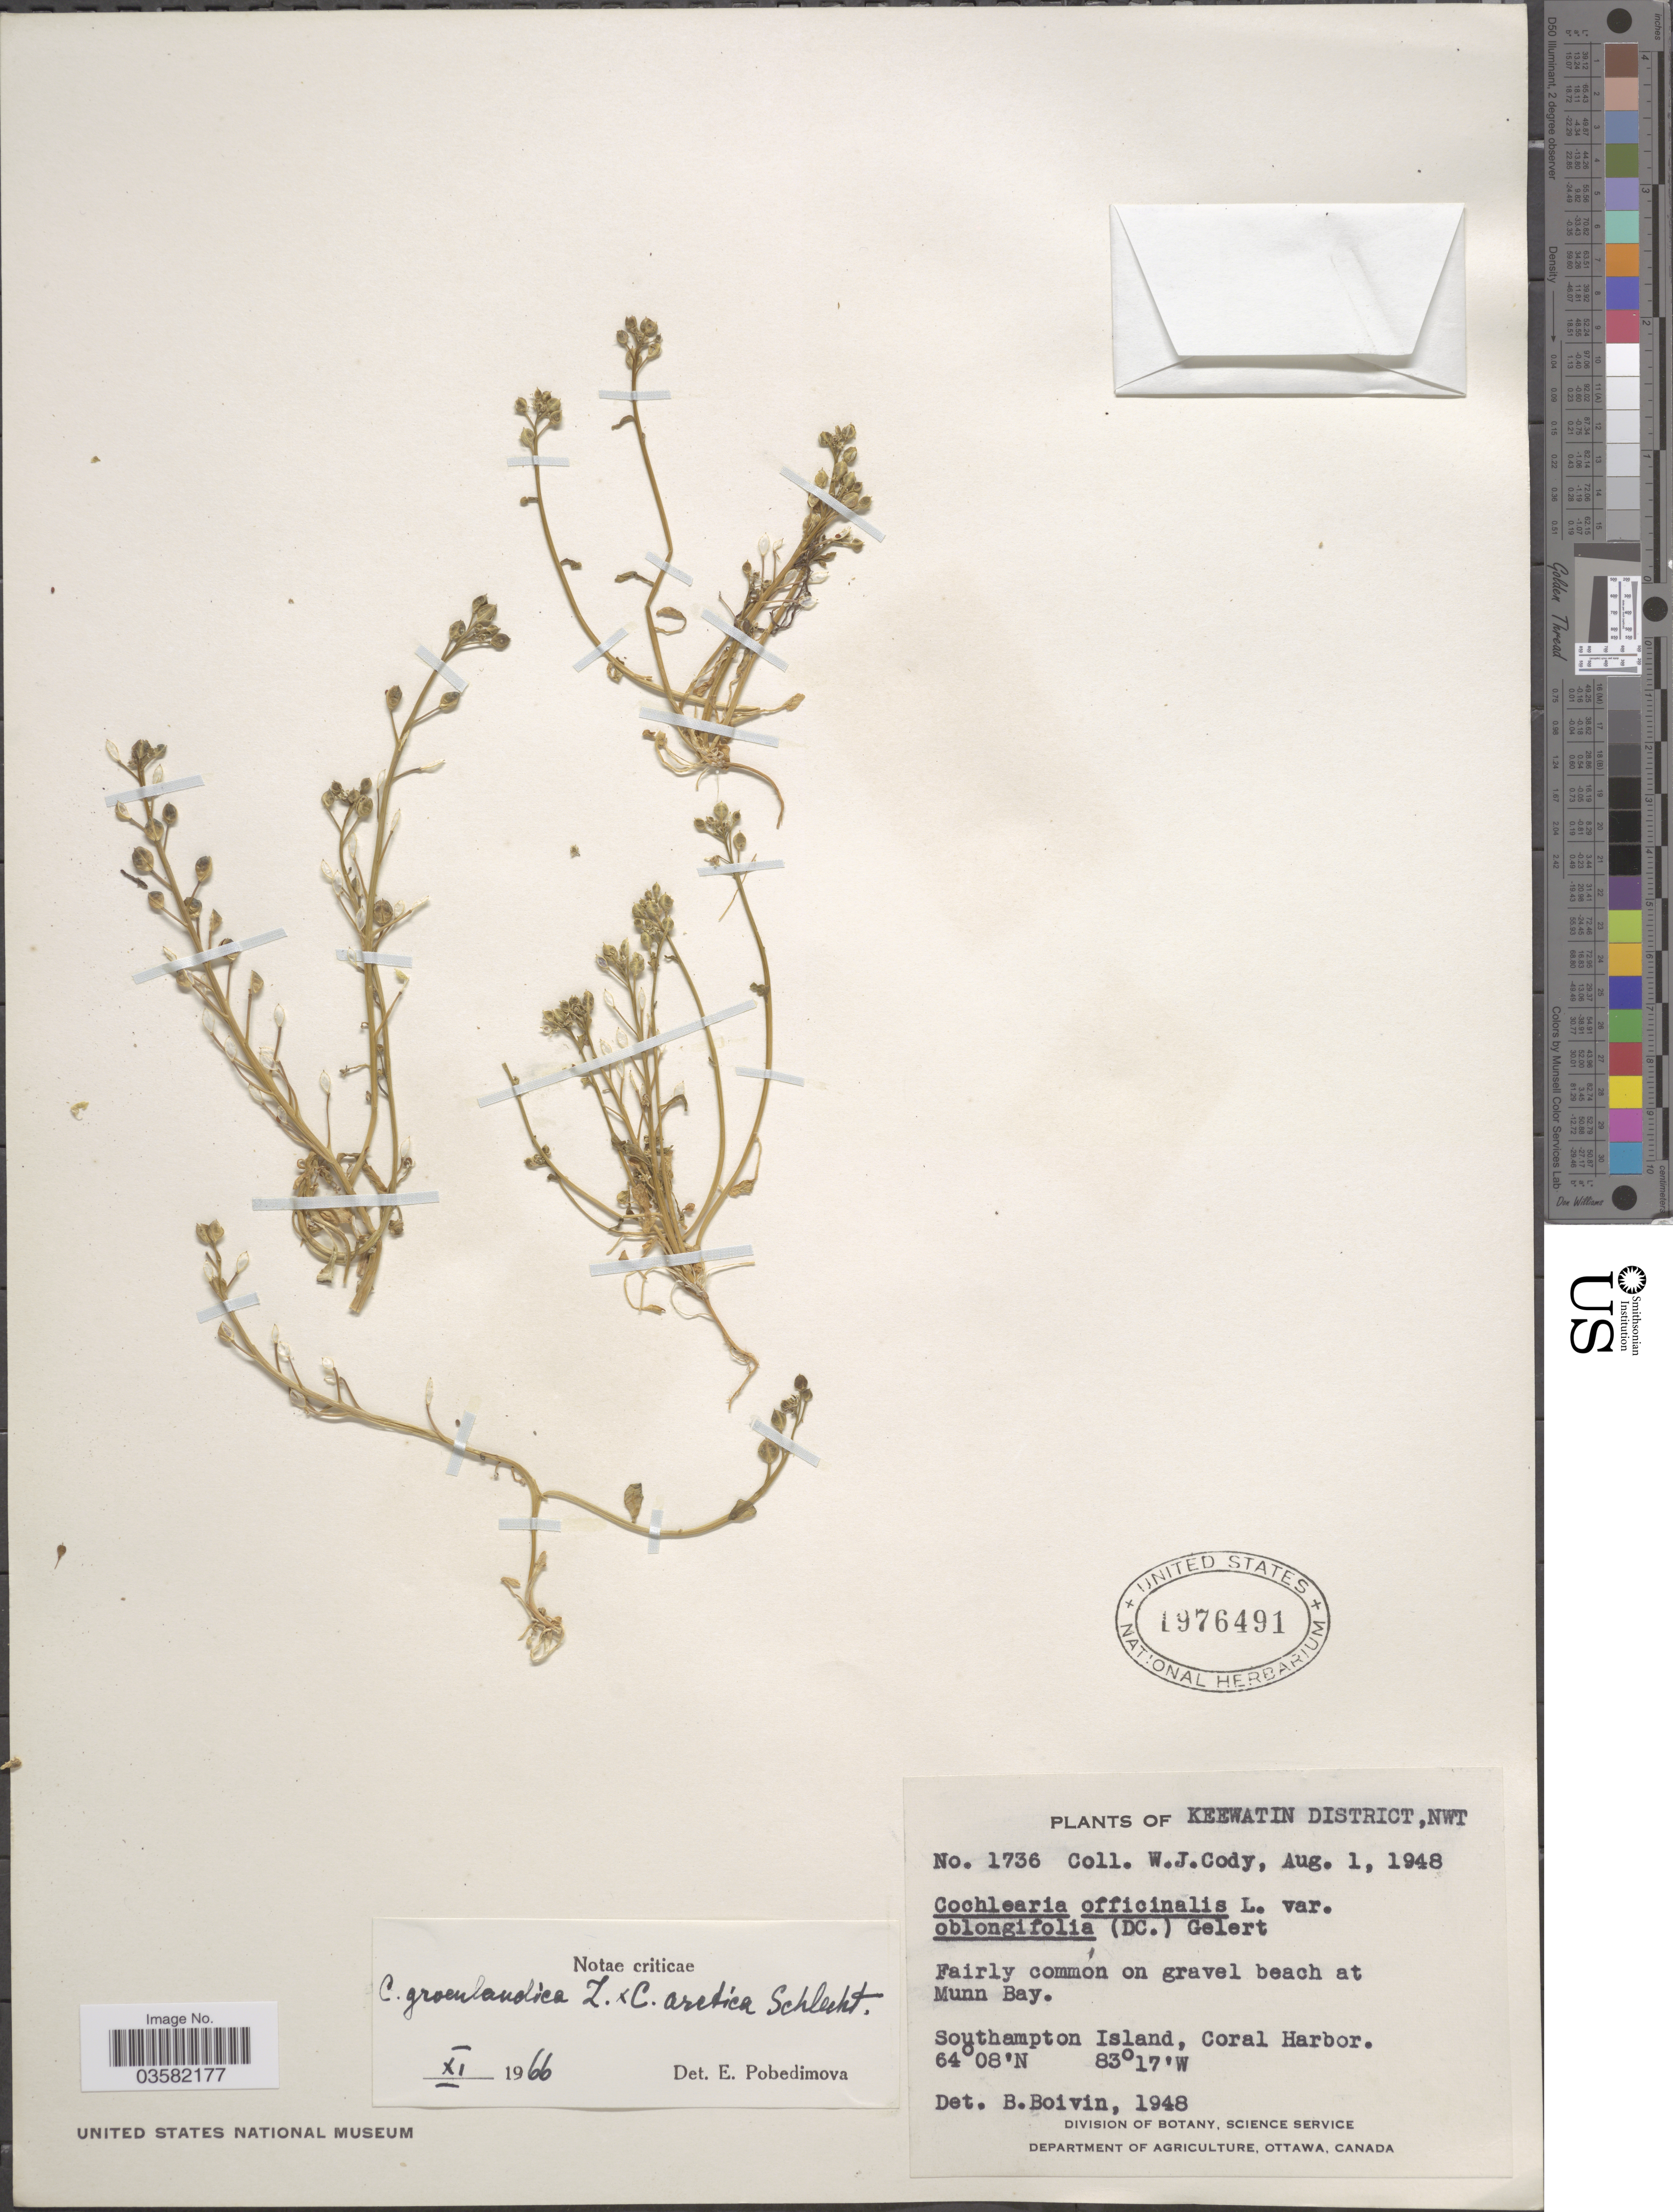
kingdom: Plantae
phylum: Tracheophyta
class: Magnoliopsida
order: Brassicales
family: Brassicaceae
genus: Cochlearia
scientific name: Cochlearia arctica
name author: Schltdl. ex DC.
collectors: W. Cody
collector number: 1736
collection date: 1948-08-01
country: Canada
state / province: Northwest Territories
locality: Keewatin District. Fairly common on gravel beach at Munn Bay. Southampton Island, Coral Harbor.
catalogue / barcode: US 1976491